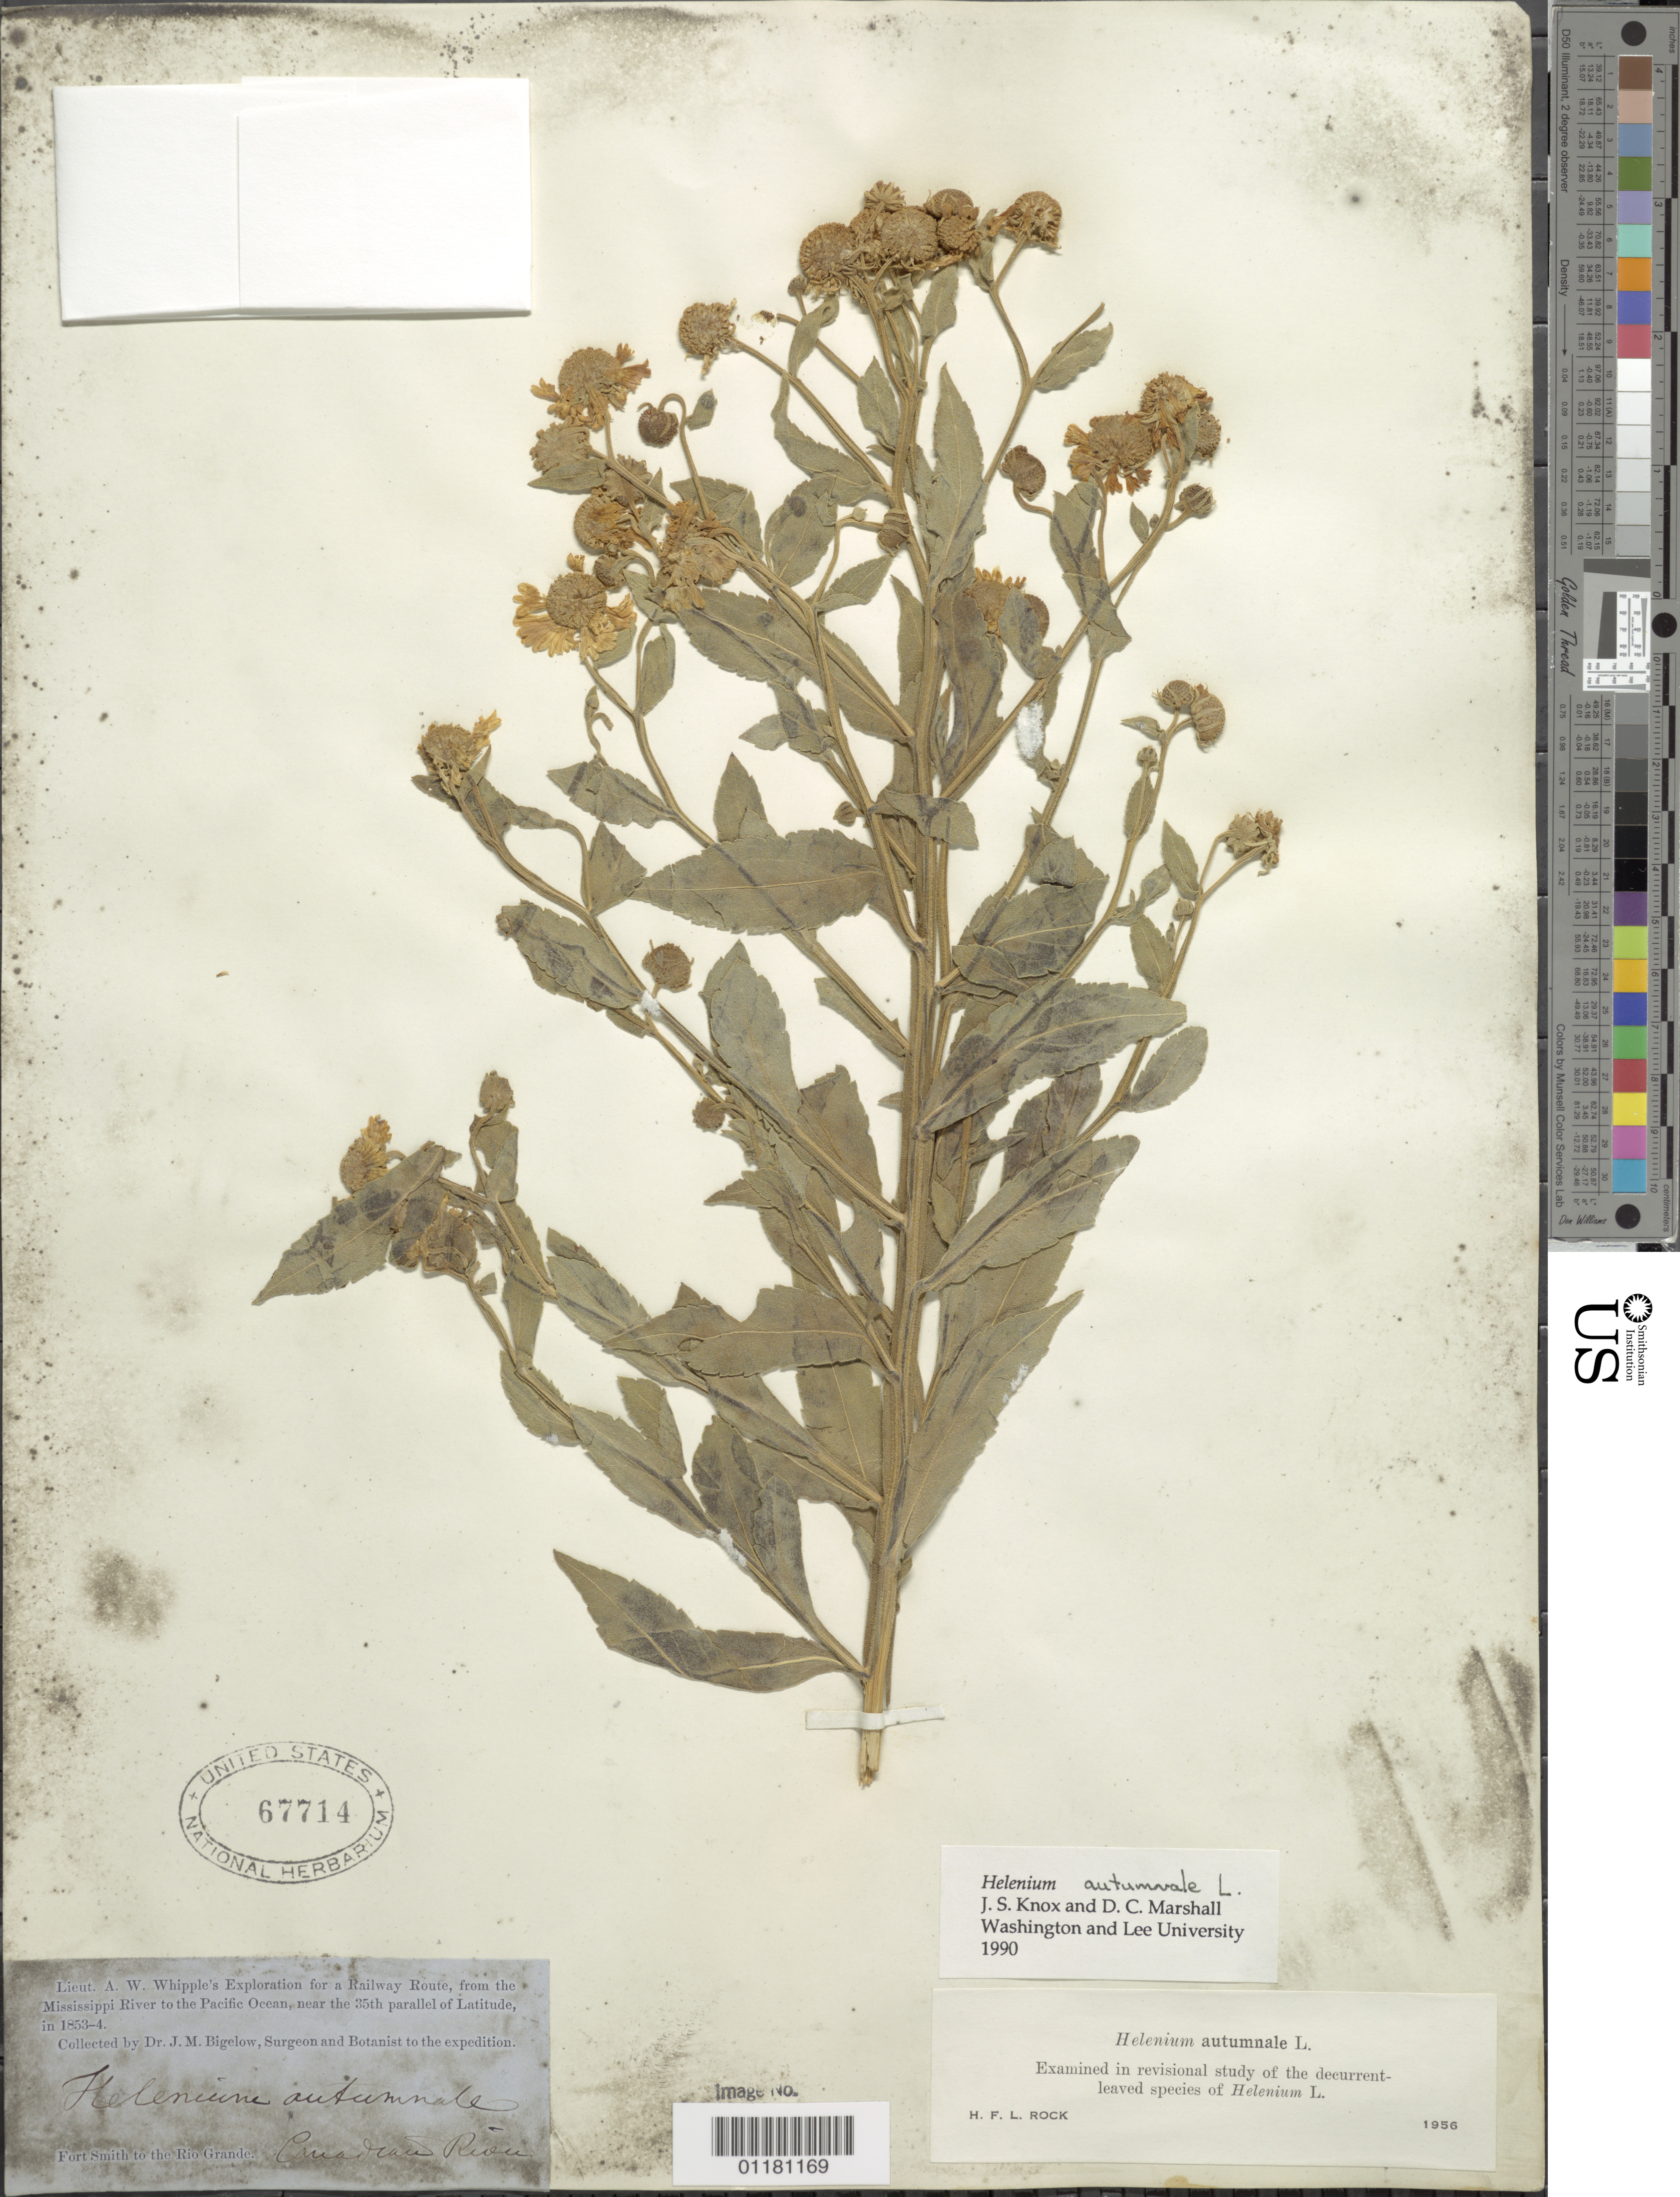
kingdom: Plantae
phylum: Tracheophyta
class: Magnoliopsida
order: Asterales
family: Asteraceae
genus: Helenium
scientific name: Helenium autumnale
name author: L.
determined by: Rock, H. F. L.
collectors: J. M. Bigelow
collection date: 1853/1854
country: United States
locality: Fort Smith to the Rio Grande. On the Canadian River.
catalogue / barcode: US 67714